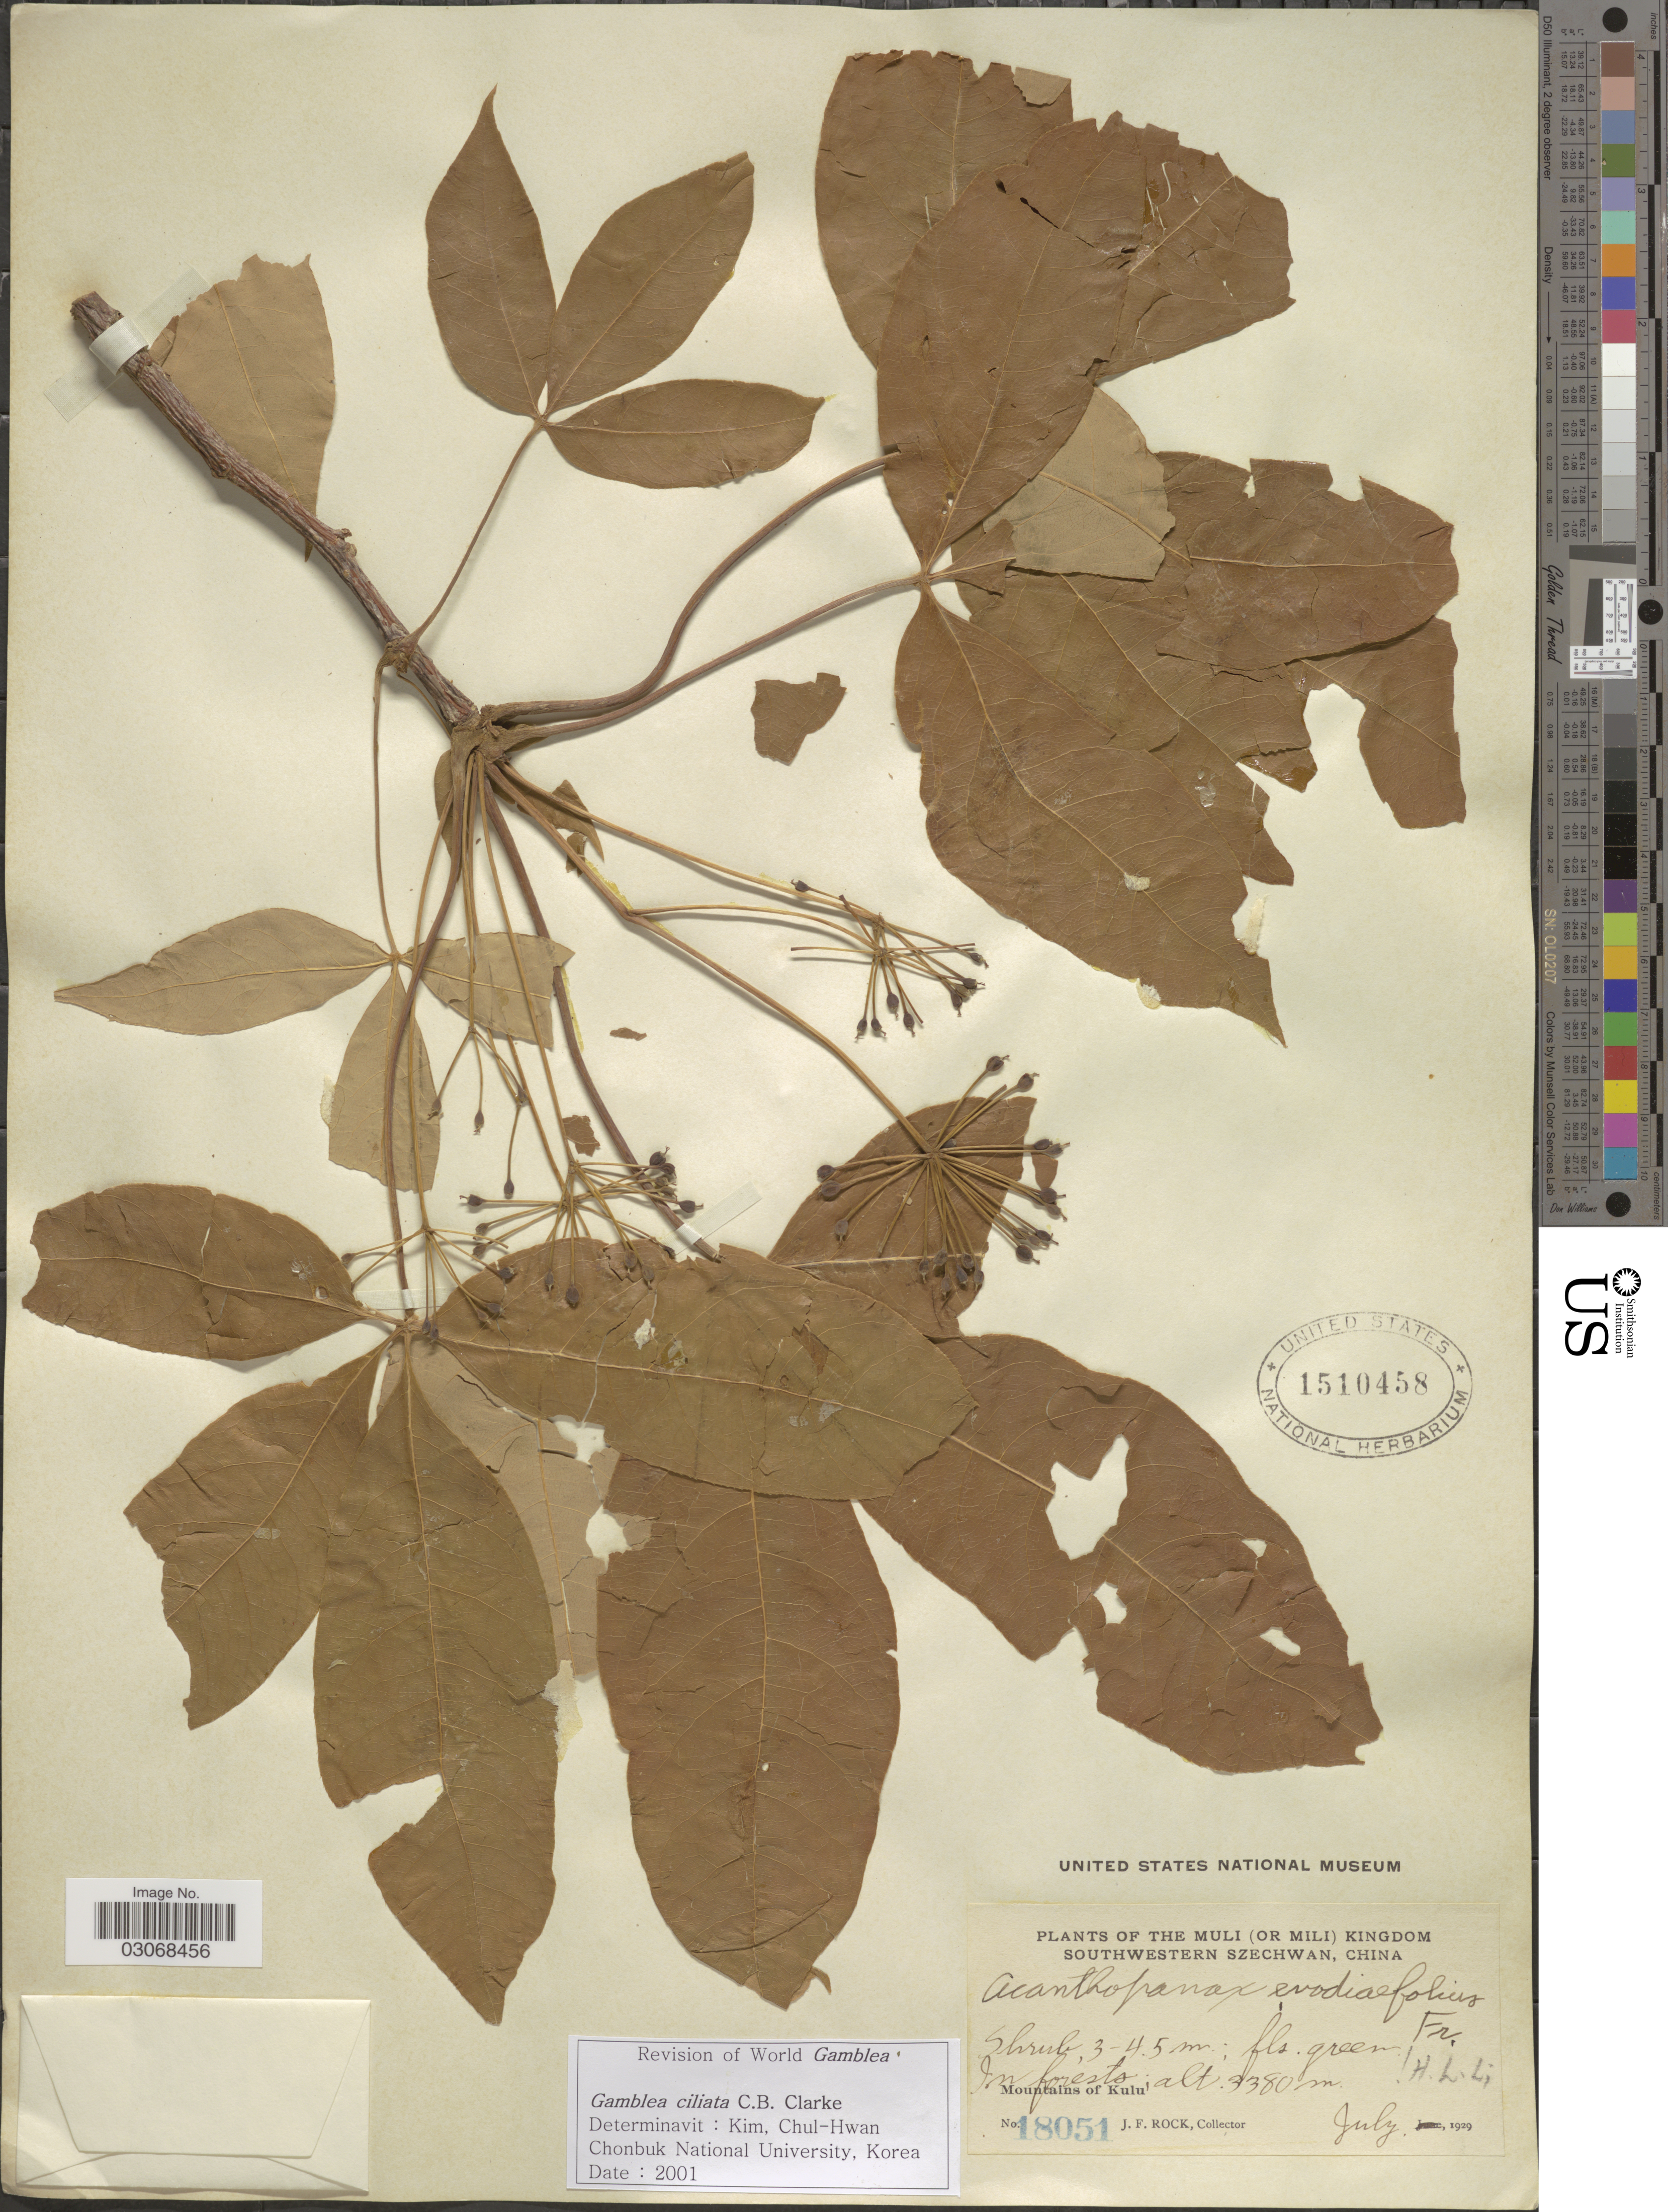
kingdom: Plantae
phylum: Tracheophyta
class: Magnoliopsida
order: Apiales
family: Araliaceae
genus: Gamblea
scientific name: Gamblea ciliata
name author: C.B. Clarke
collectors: J. Rock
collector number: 18051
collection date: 1929-07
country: China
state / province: Sichuan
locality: The Muli (Or Mili) Kingdom, Southwestern Szechwan, China, Mountains of Kulu.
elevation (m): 3380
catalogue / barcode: US 1510458